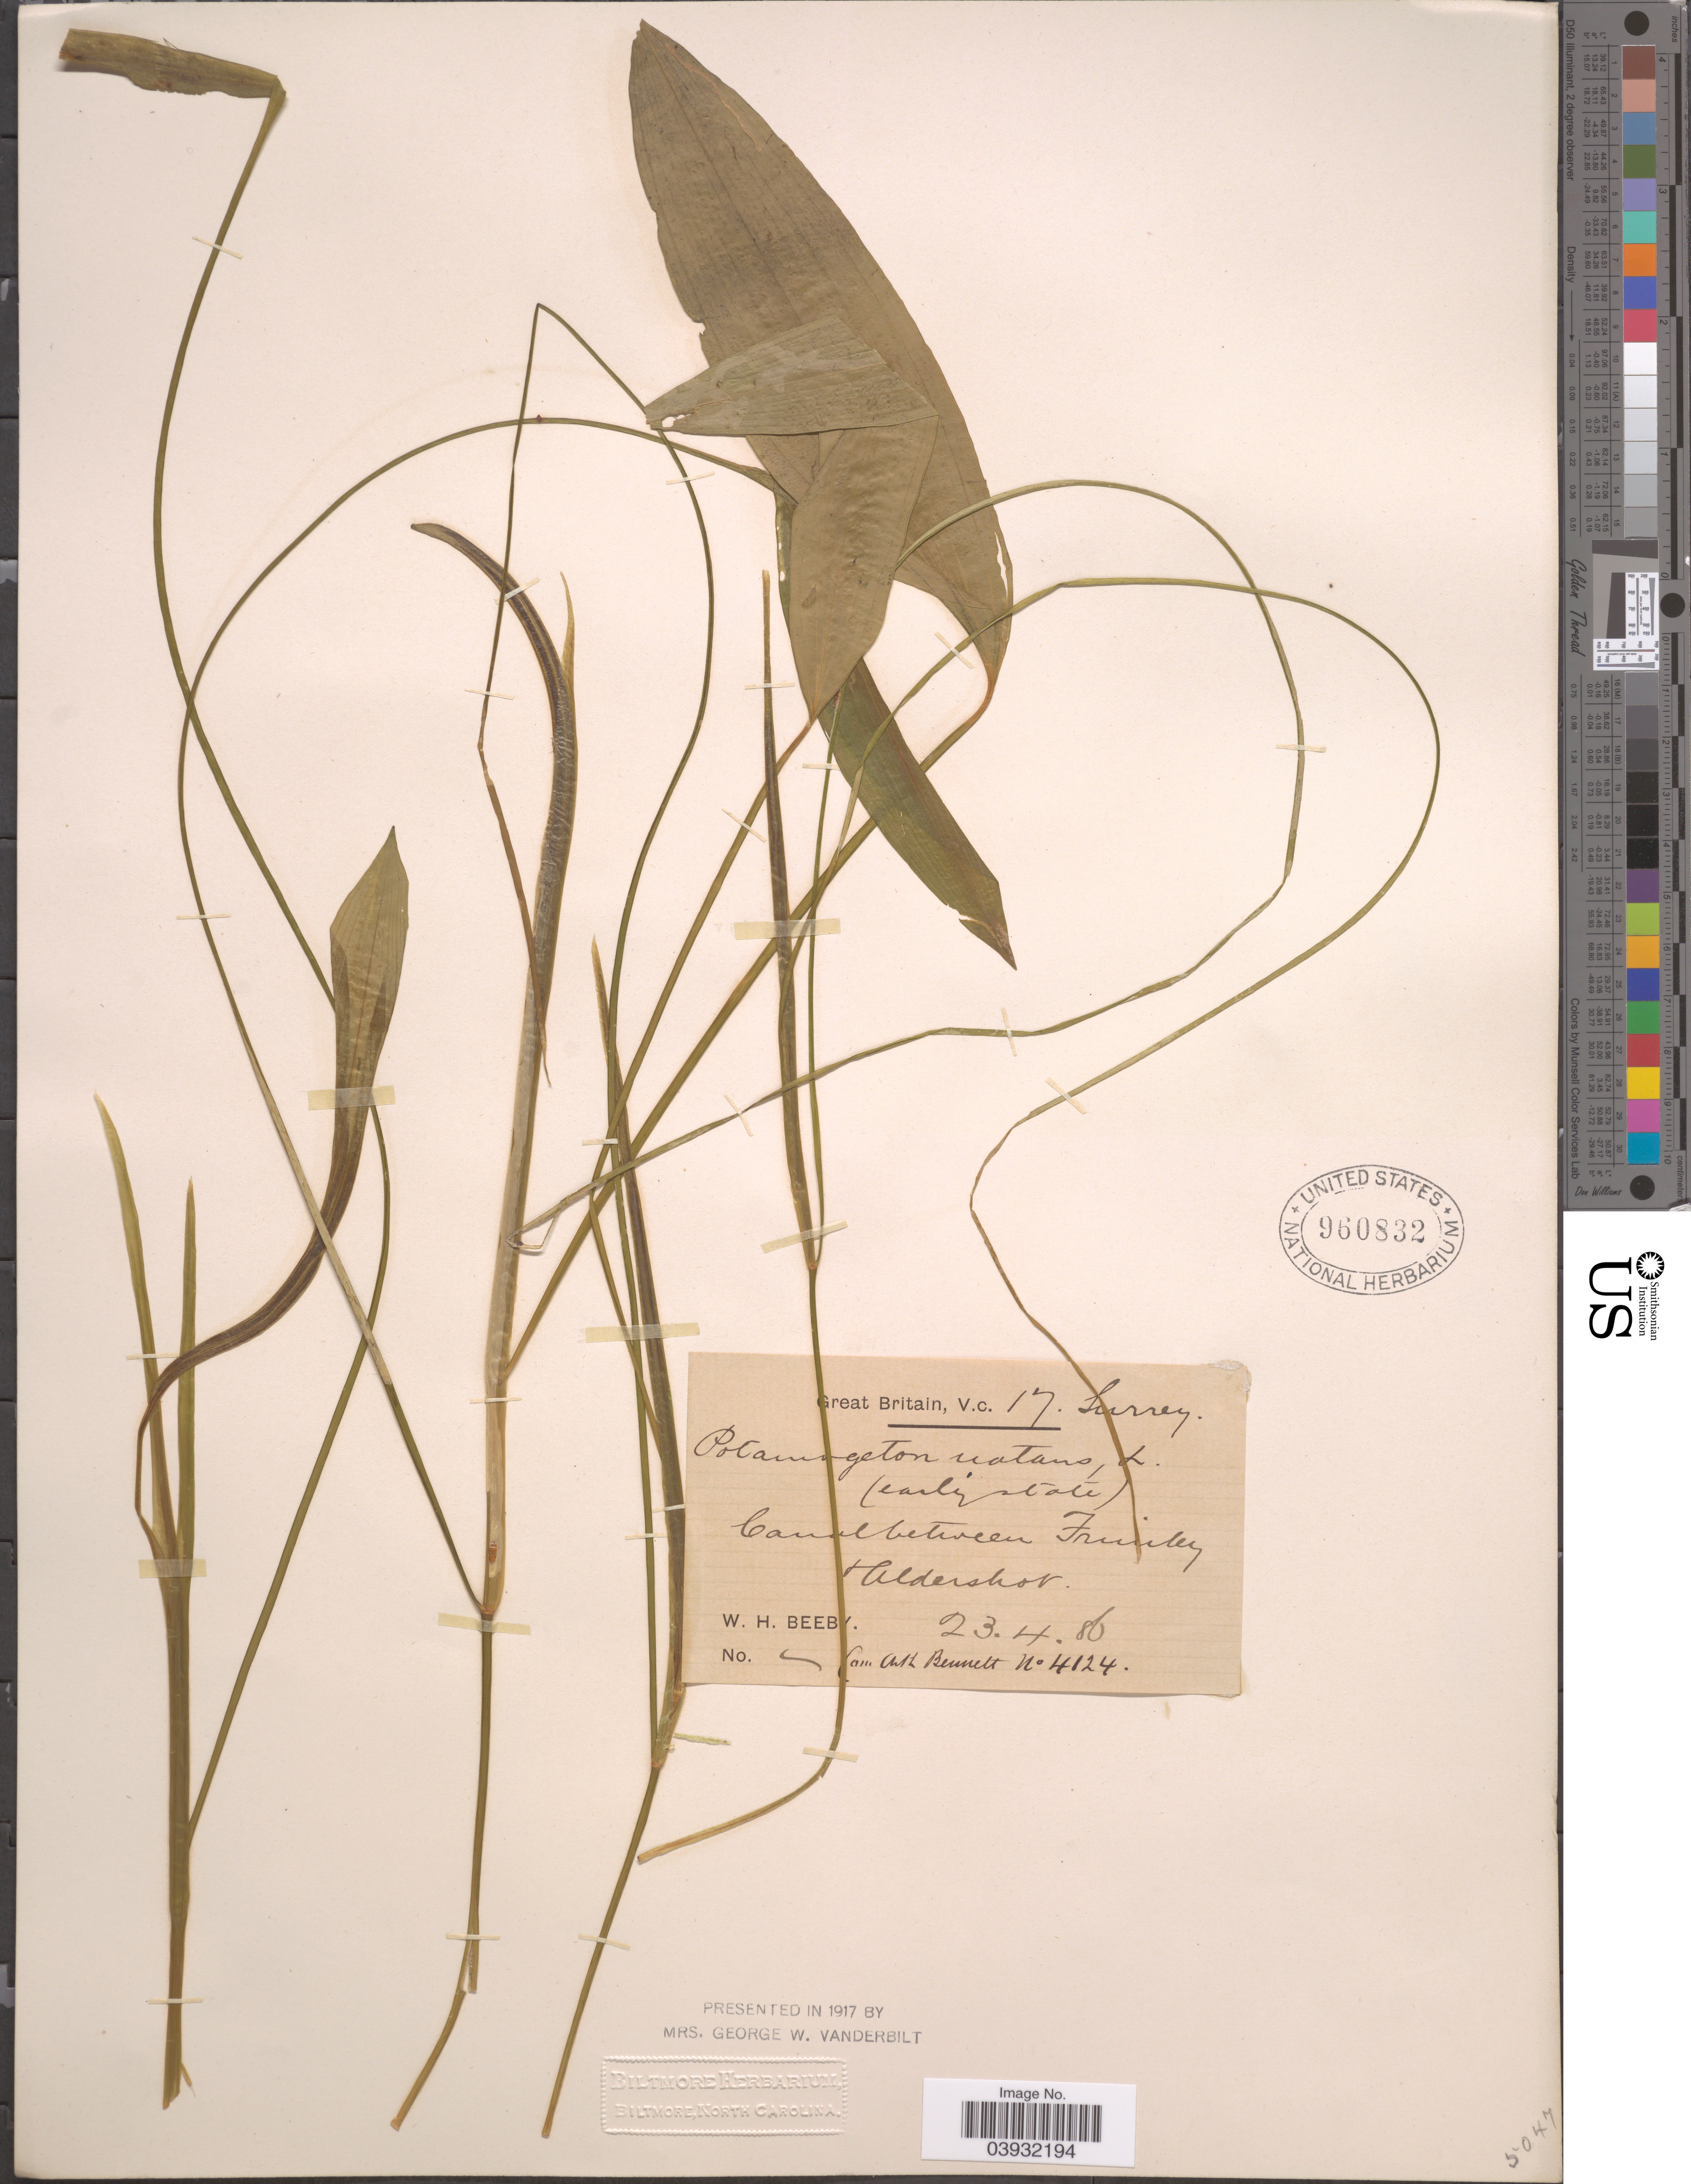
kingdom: Plantae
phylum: Tracheophyta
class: Liliopsida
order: Alismatales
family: Potamogetonaceae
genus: Potamogeton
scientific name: Potamogeton natans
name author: L.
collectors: W. Beeby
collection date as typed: Transcribed d/m/y: 23/4/86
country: United Kingdom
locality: Great Britain, V.c. 17. Surrey. Canal between Frimley Aldershsot.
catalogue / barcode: US 960832